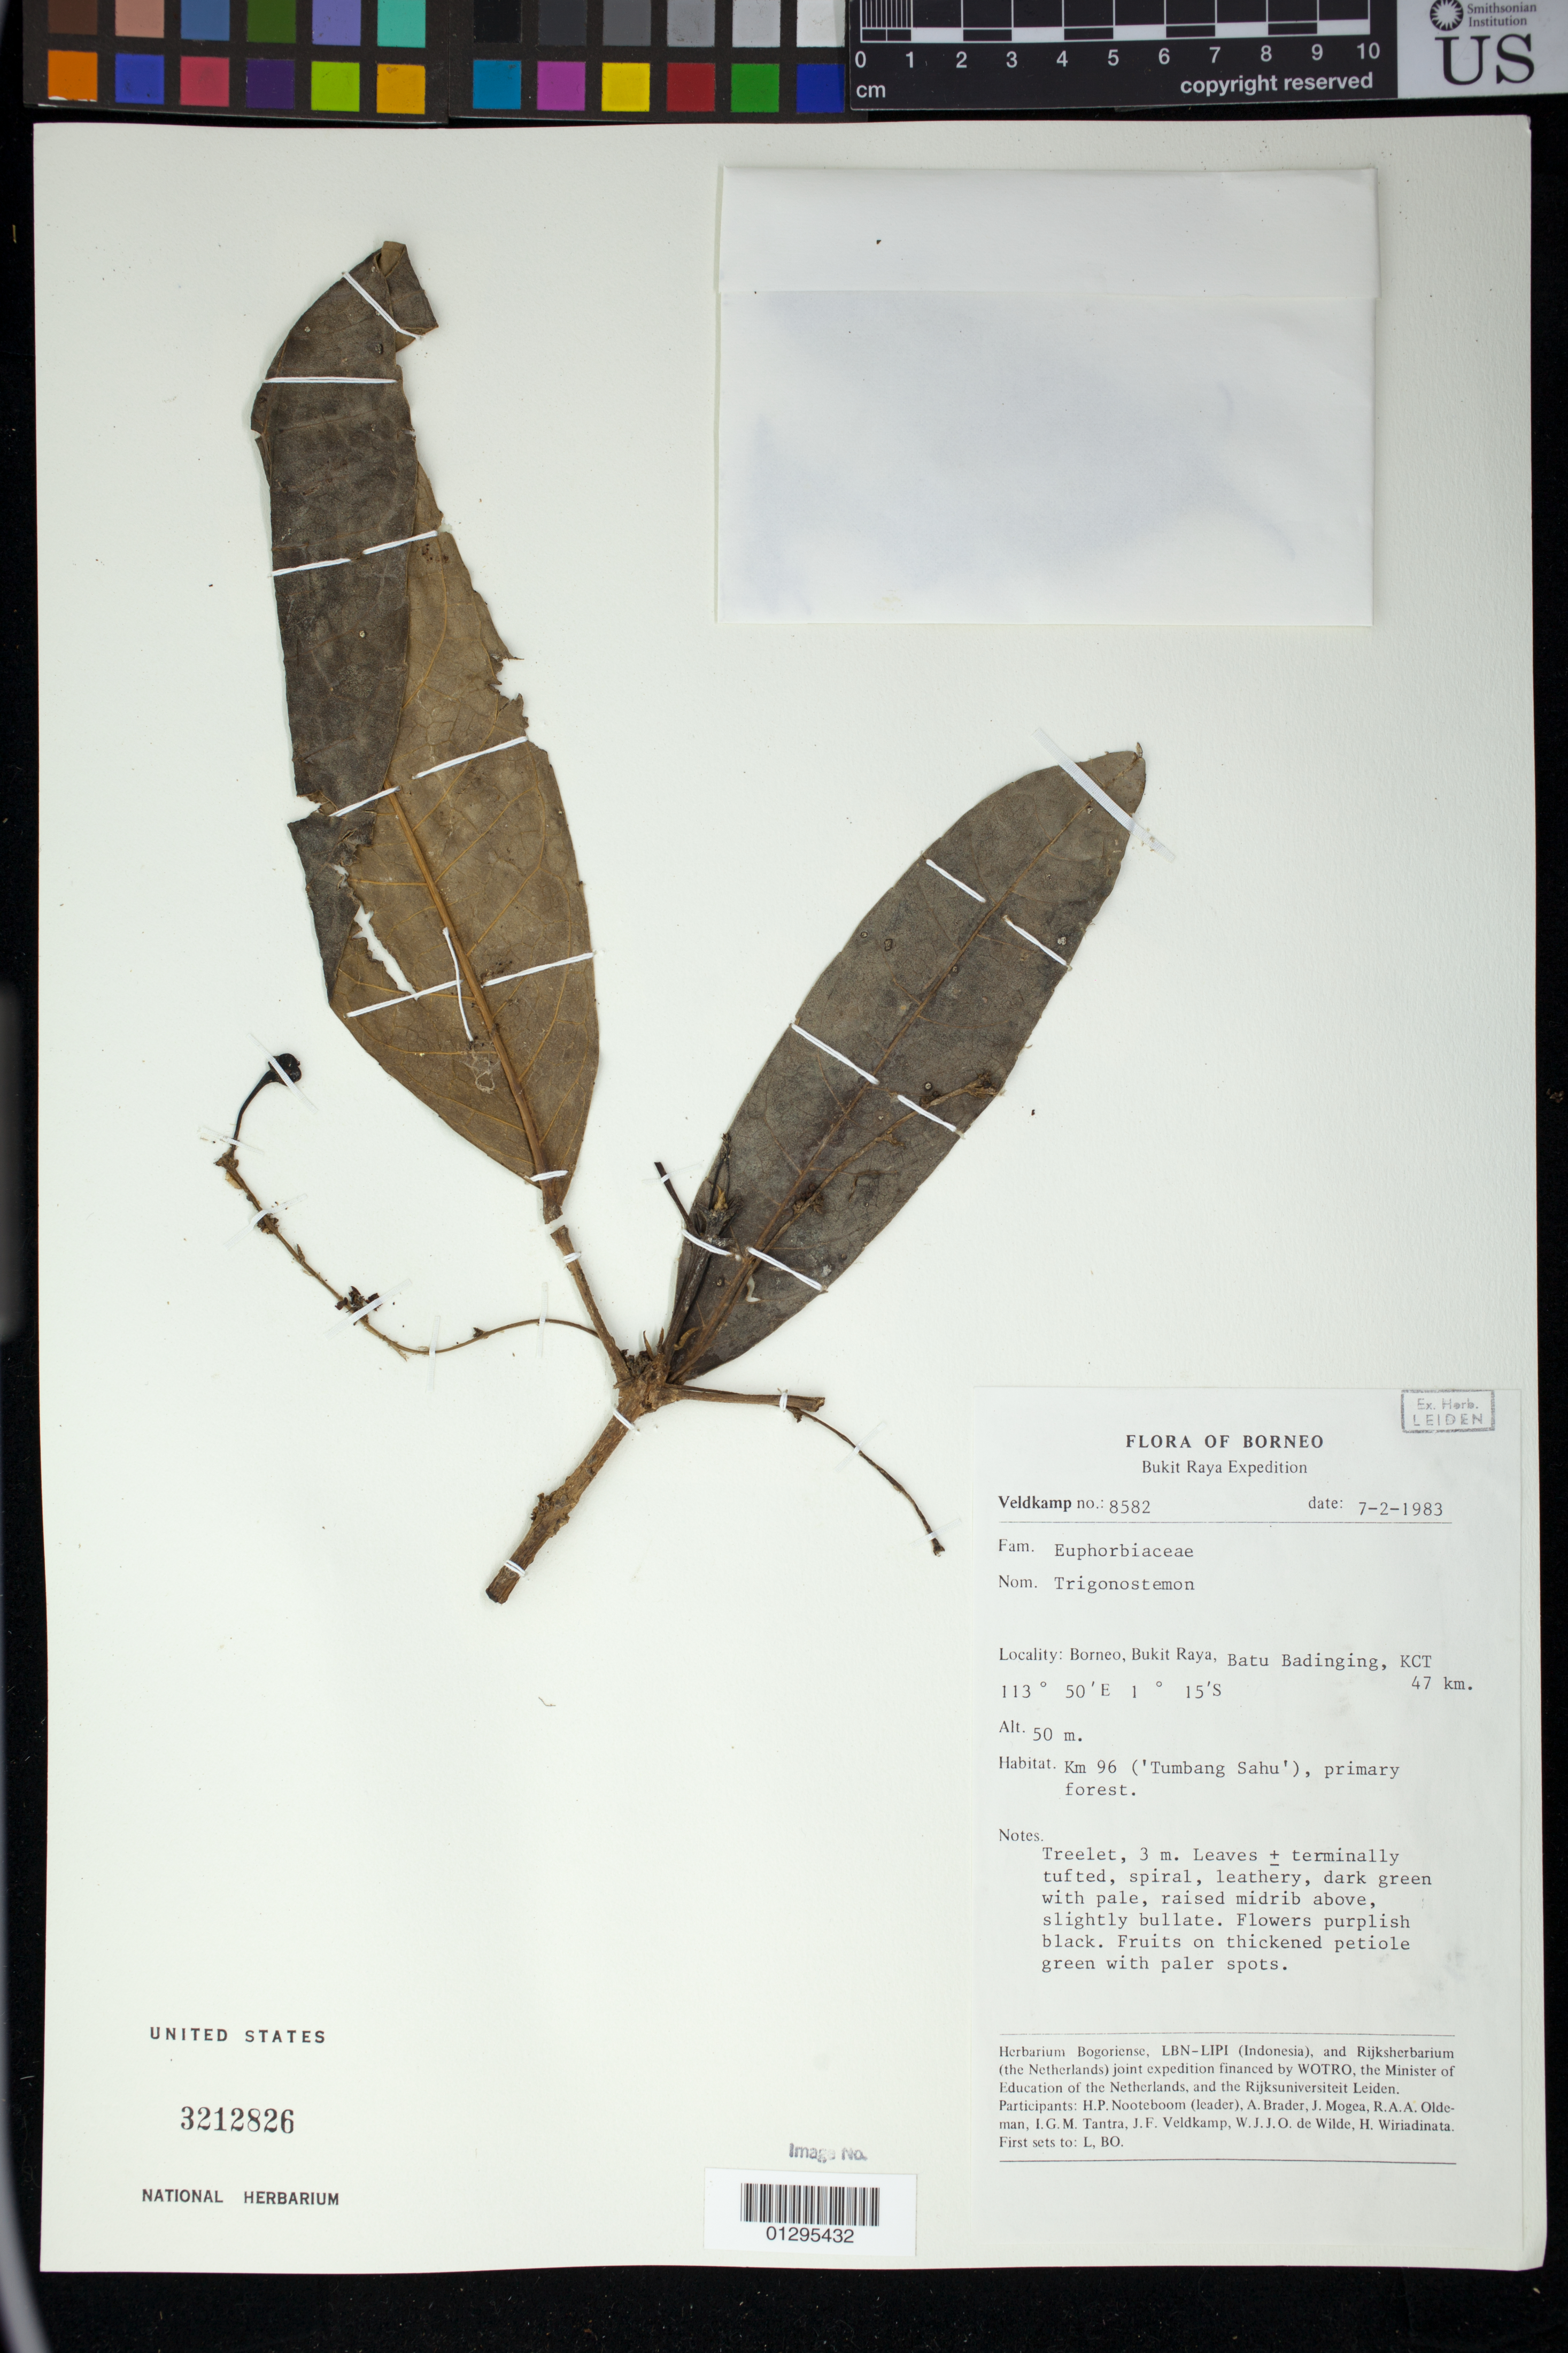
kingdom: Plantae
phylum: Tracheophyta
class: Magnoliopsida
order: Malpighiales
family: Euphorbiaceae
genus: Trigonostemon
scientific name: Trigonostemon sp.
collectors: J. F. Veldkamp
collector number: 8582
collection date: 1983-02-07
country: Indonesia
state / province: Kalimantan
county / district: Kalimantan Tengah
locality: Borneo: Bukit Raya, Batu Badining [Badinding], KCT 47 km. Km 96 (Tumbang Sahu)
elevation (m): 50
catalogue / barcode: US 3212826